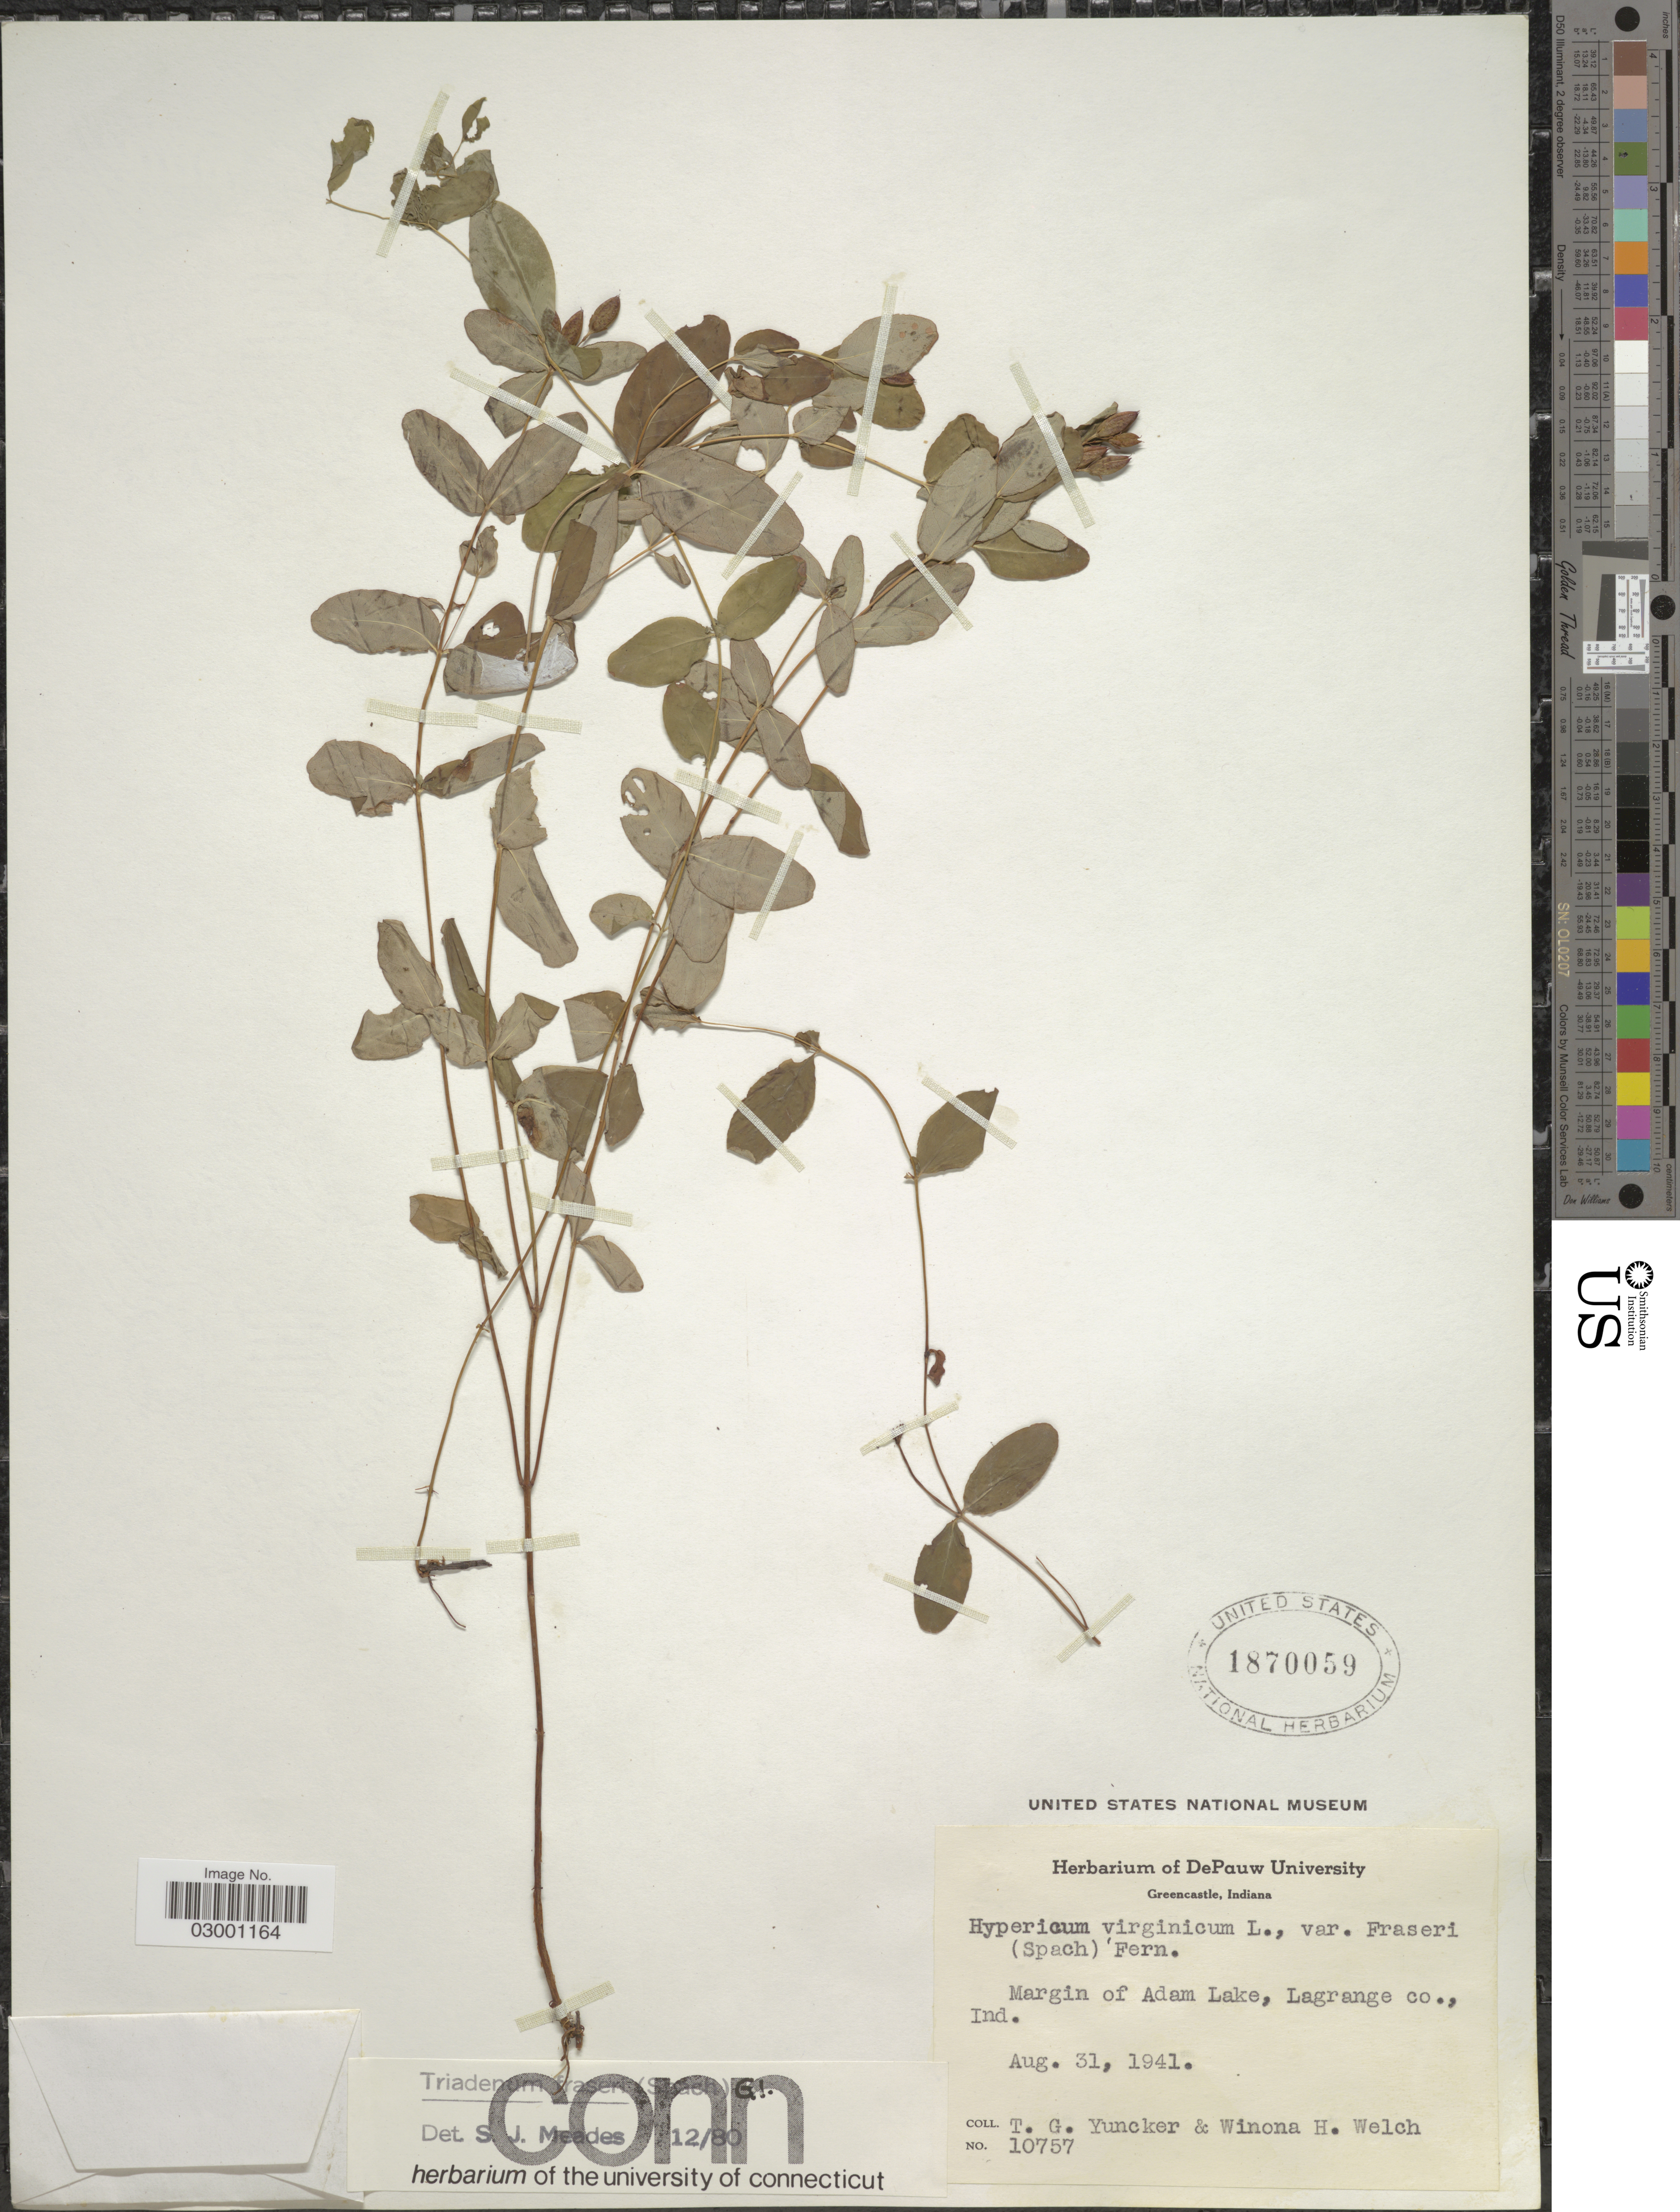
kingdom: Plantae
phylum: Tracheophyta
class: Magnoliopsida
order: Malpighiales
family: Hypericaceae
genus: Hypericum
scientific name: Hypericum fraseri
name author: Steud.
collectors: T. G. Yuncker & W. H. Welch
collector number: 10757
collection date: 1941-08-31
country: United States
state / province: Indiana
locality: Margin of Adam Lake, Lagrange Co., Ind.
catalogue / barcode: US 1870059